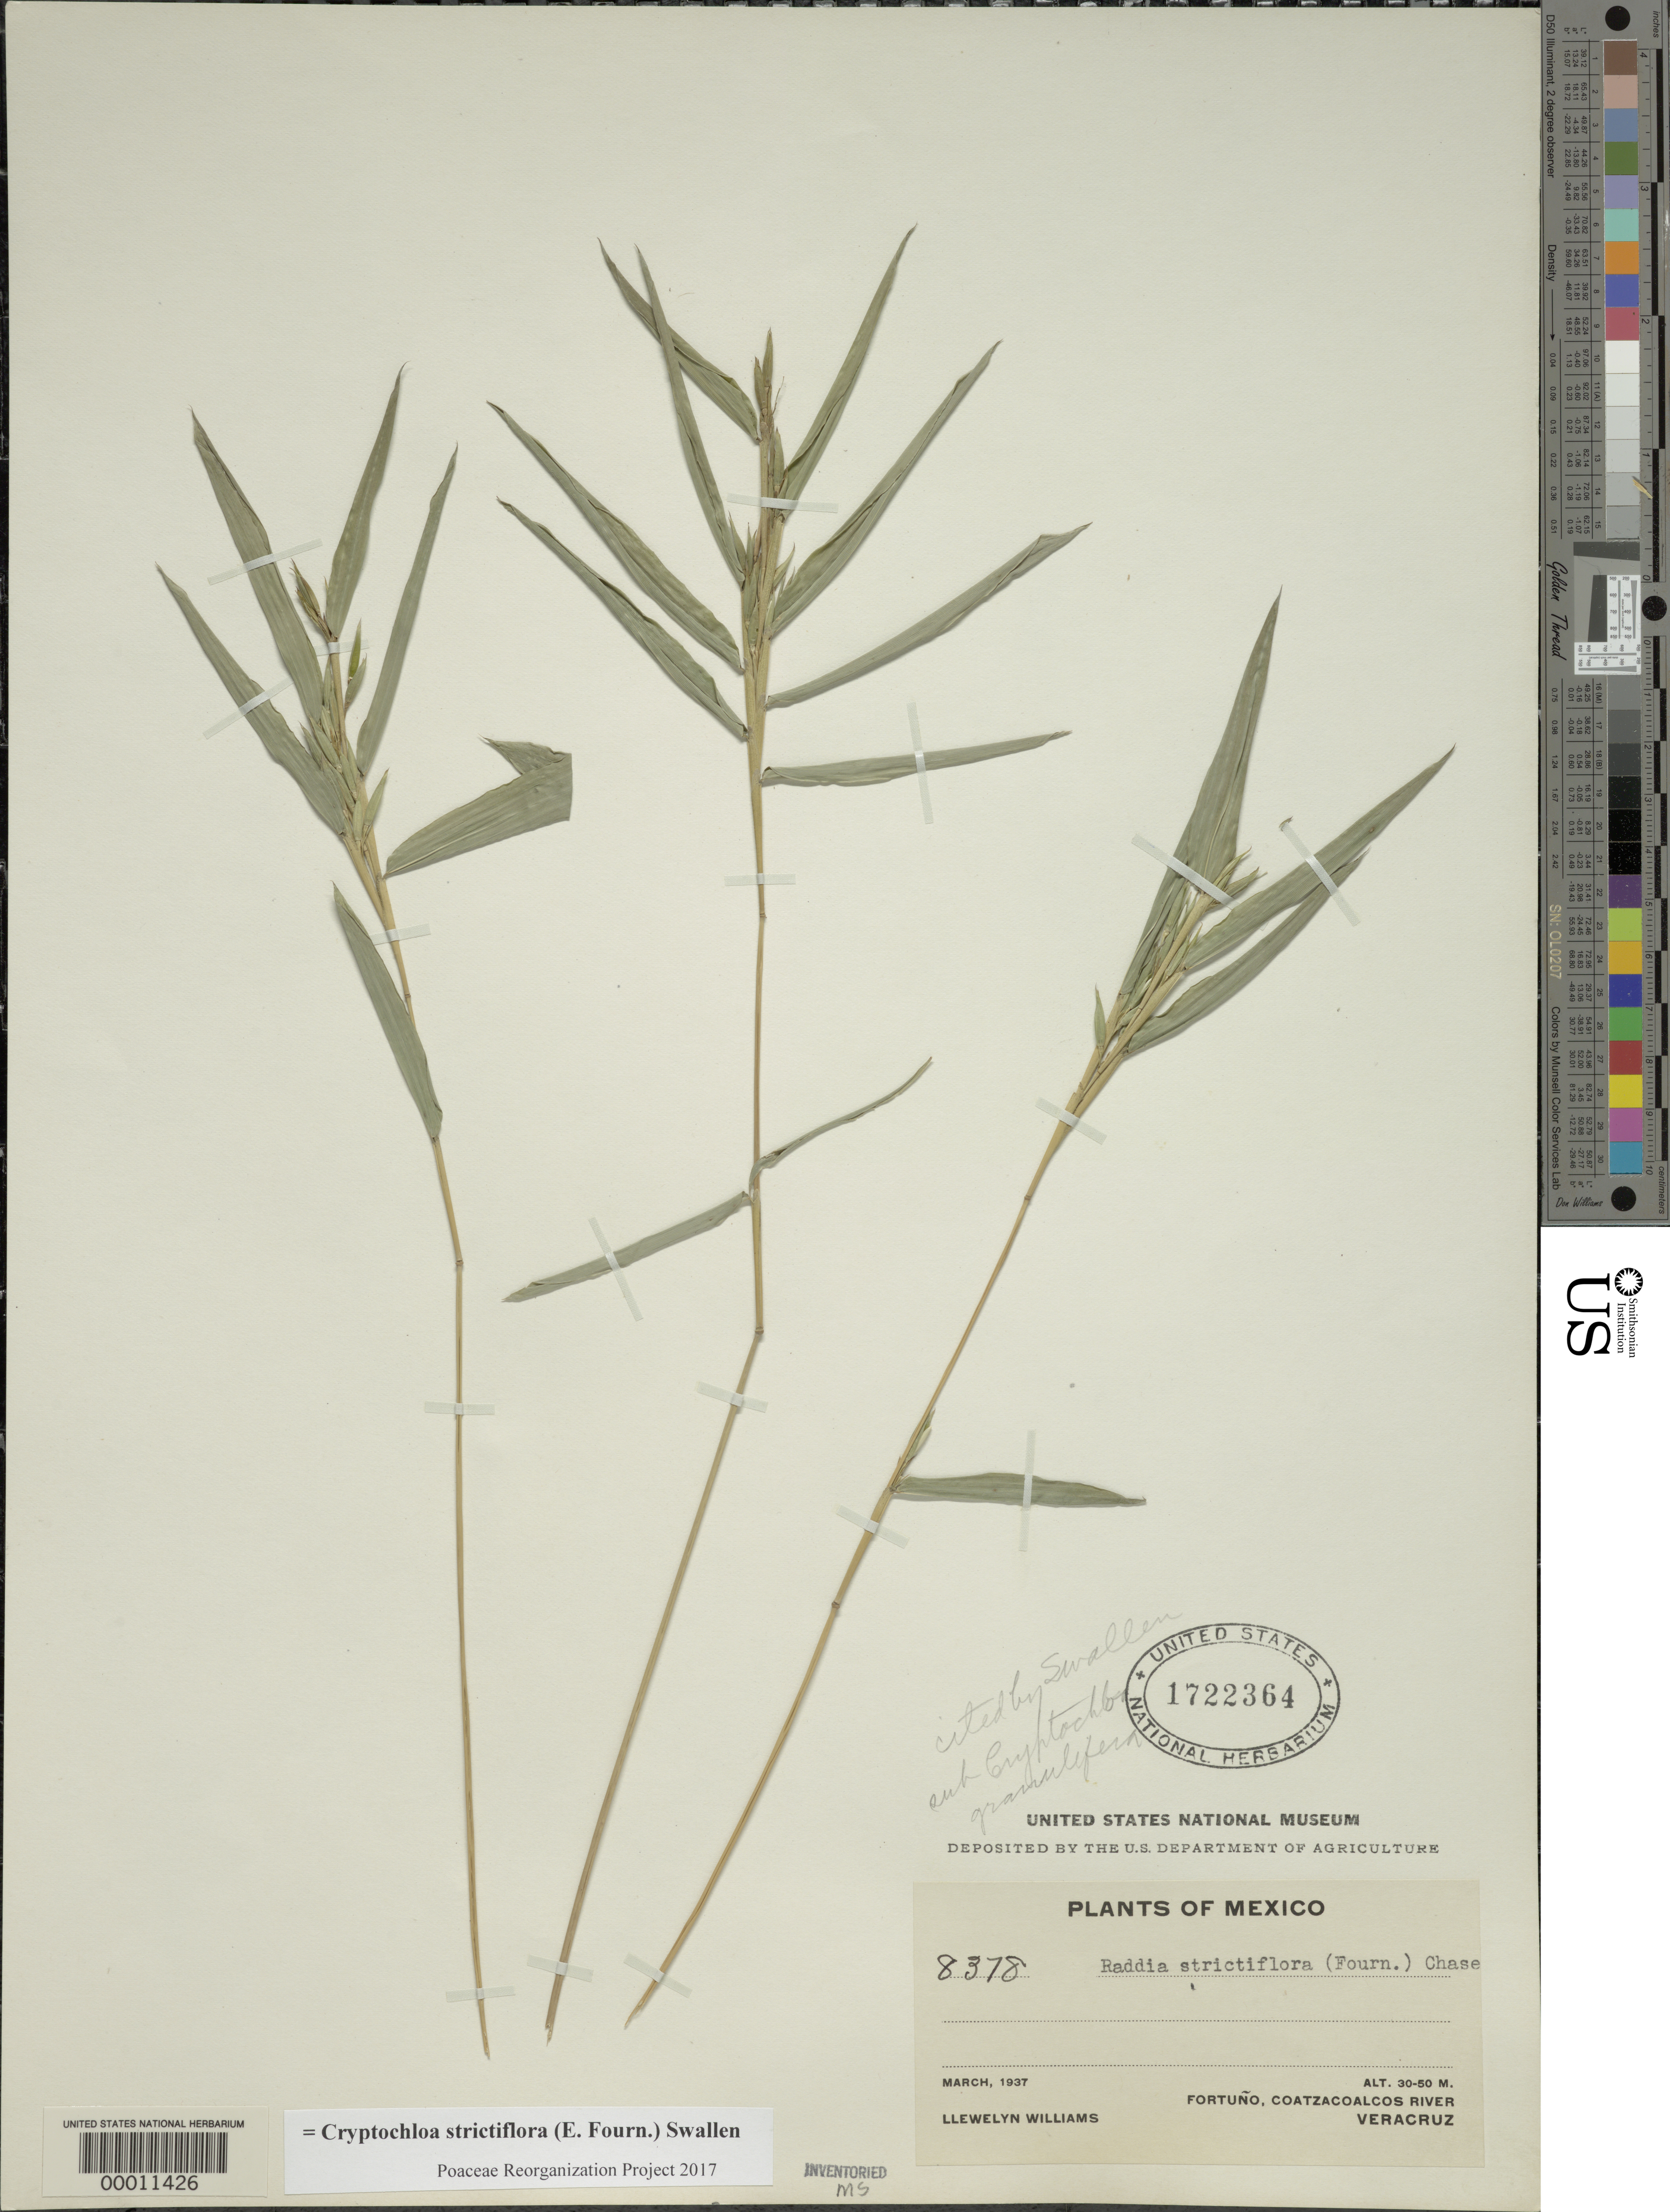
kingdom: Plantae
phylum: Tracheophyta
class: Liliopsida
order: Poales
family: Poaceae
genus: Cryptochloa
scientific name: Cryptochloa strictiflora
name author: (E. Fourn.) Swallen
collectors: Ll. Williams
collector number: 8378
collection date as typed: Mar 1937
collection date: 1937-03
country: Mexico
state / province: Veracruz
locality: Fortuno, coatzacoalcos river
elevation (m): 30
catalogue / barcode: US 1722364